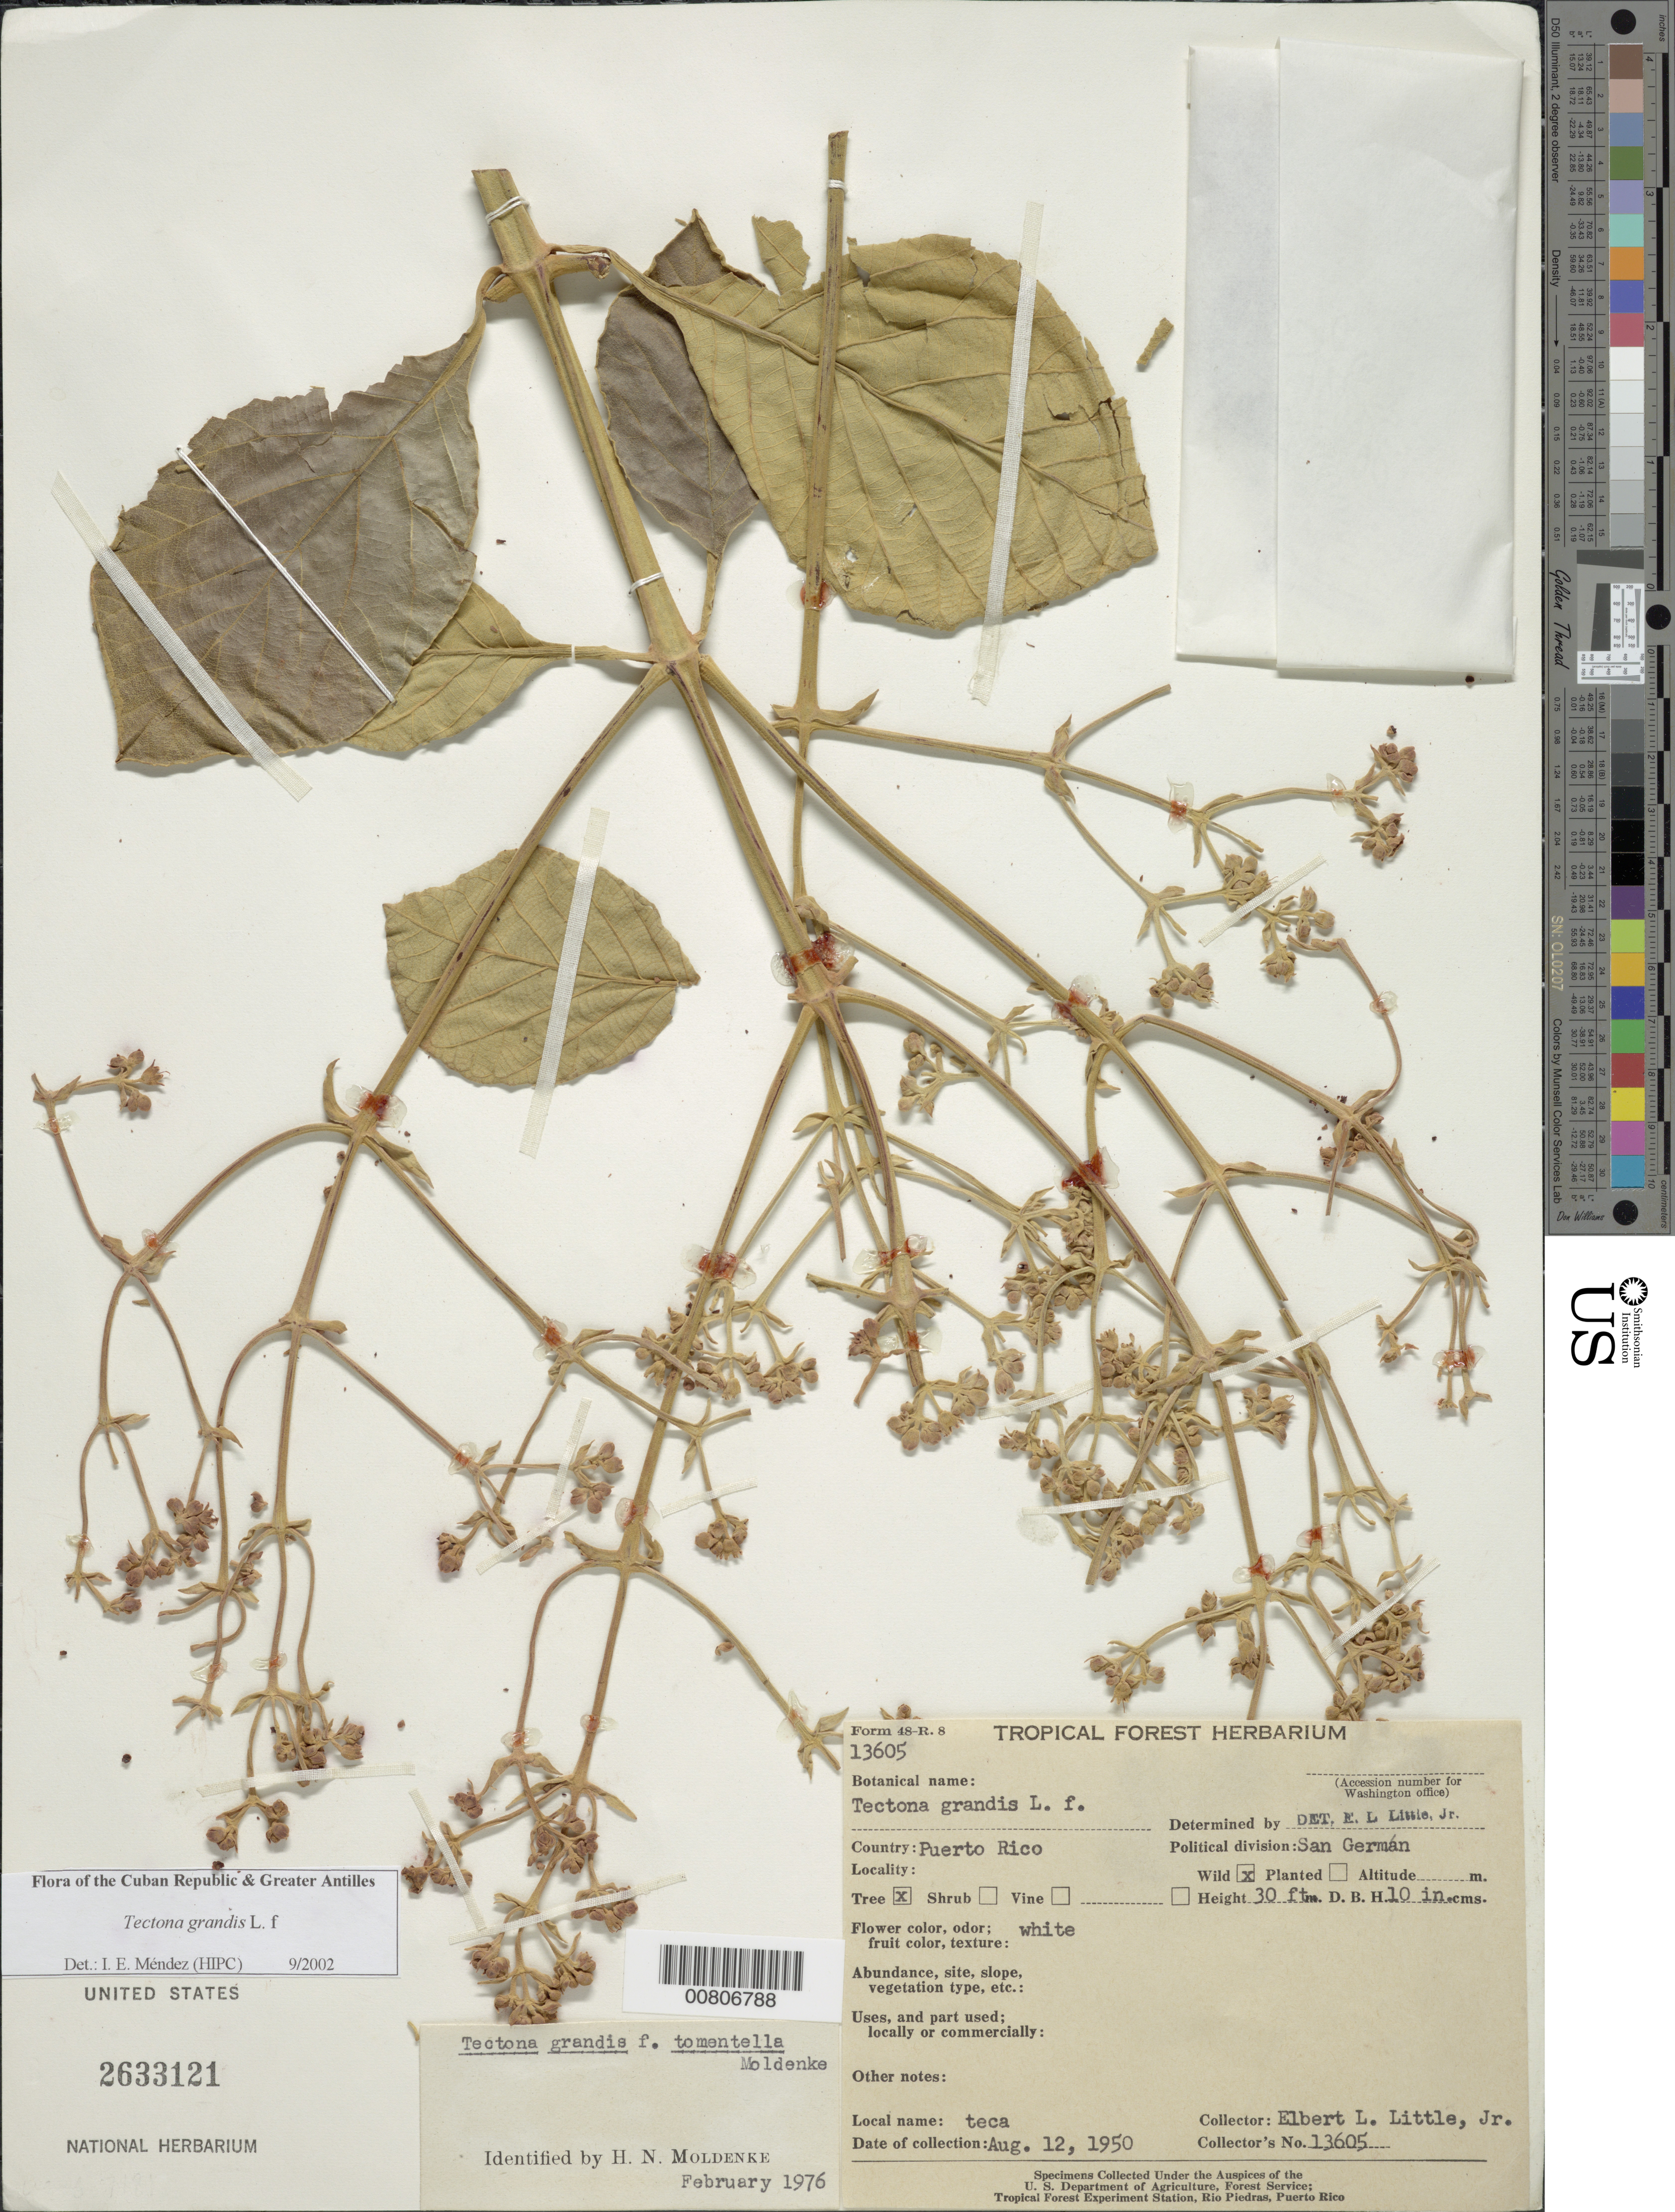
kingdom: Plantae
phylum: Tracheophyta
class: Magnoliopsida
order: Lamiales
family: Lamiaceae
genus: Tectona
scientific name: Tectona grandis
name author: L. f.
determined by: Méndez, Isidro E., (HIPC)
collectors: E. L. Little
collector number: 13605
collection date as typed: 12 Aug 1950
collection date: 1950-08-12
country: Puerto Rico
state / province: San Germán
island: Puerto Rico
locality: San Germán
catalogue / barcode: US 2633121